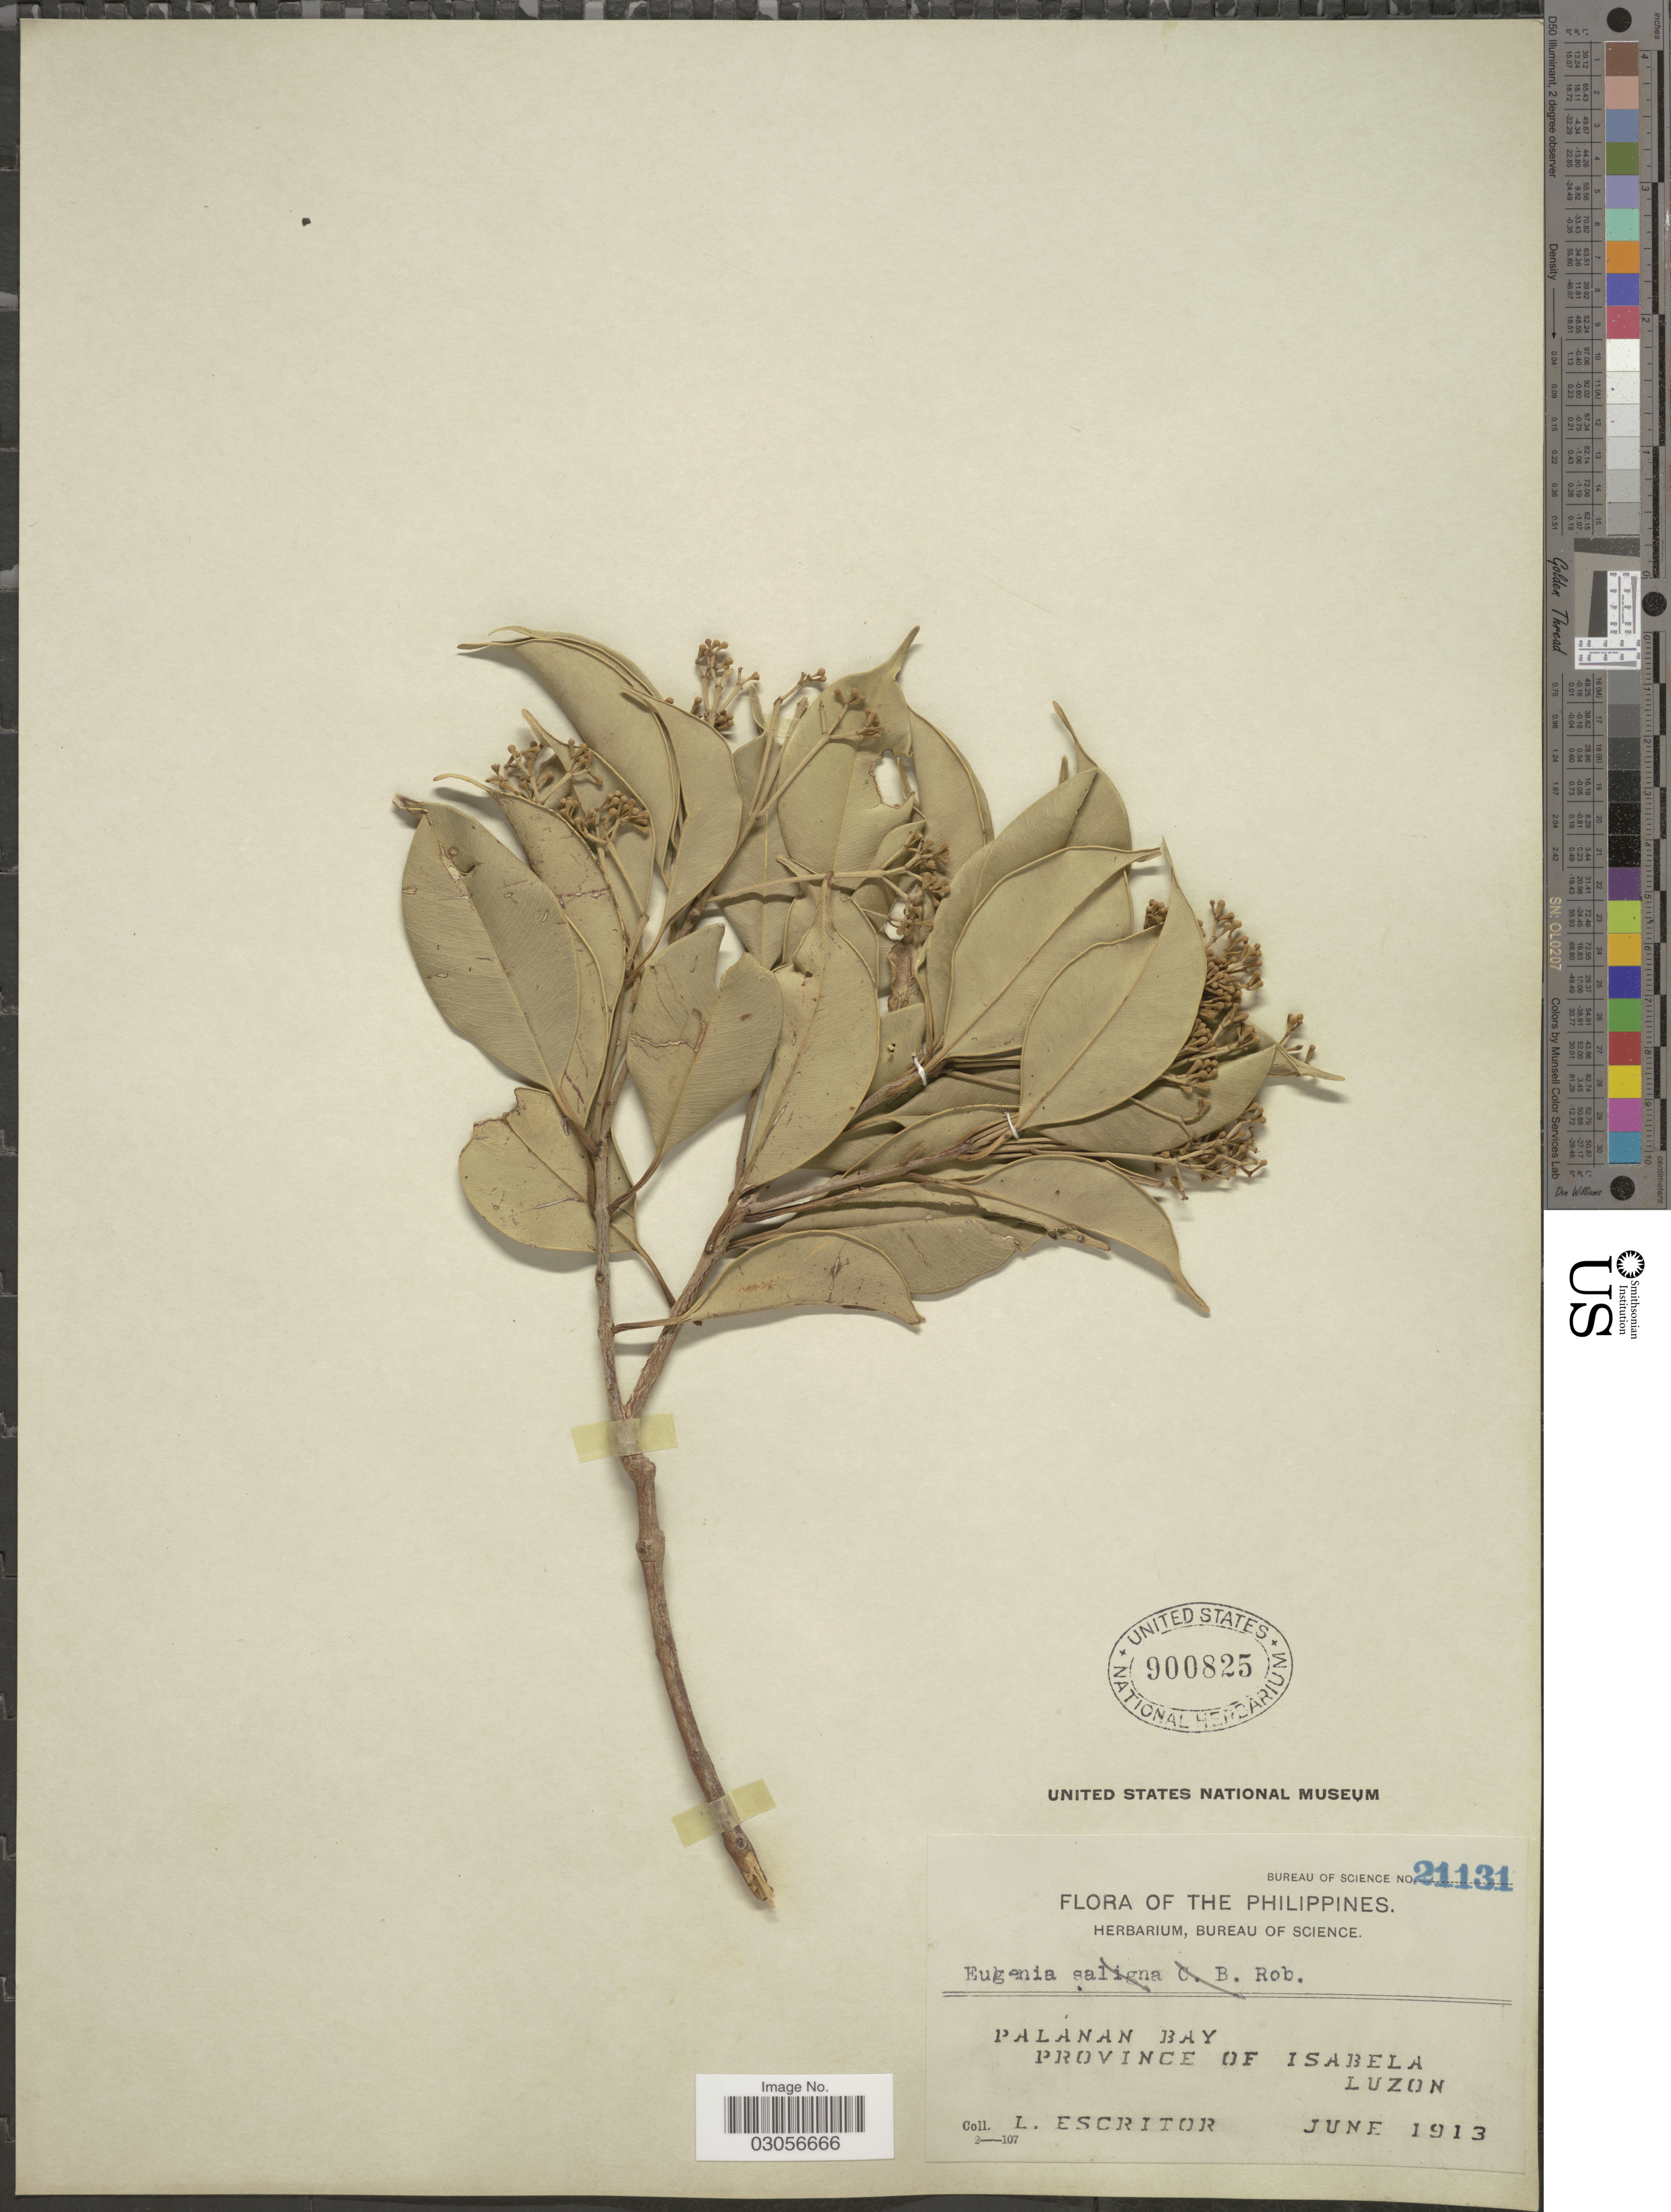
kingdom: Plantae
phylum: Tracheophyta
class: Magnoliopsida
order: Myrtales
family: Myrtaceae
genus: Syzygium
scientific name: Syzygium leucoxylon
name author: Korth.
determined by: Strong, Mark T., (BOT), Smithsonian Institution - National Museum of Natural History (UNITED STATES)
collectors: L. Escritor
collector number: Bureau of Science 21131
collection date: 1913-06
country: Philippines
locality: Palanan Bay. Province of Isabela. Luzon.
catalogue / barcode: US 900825